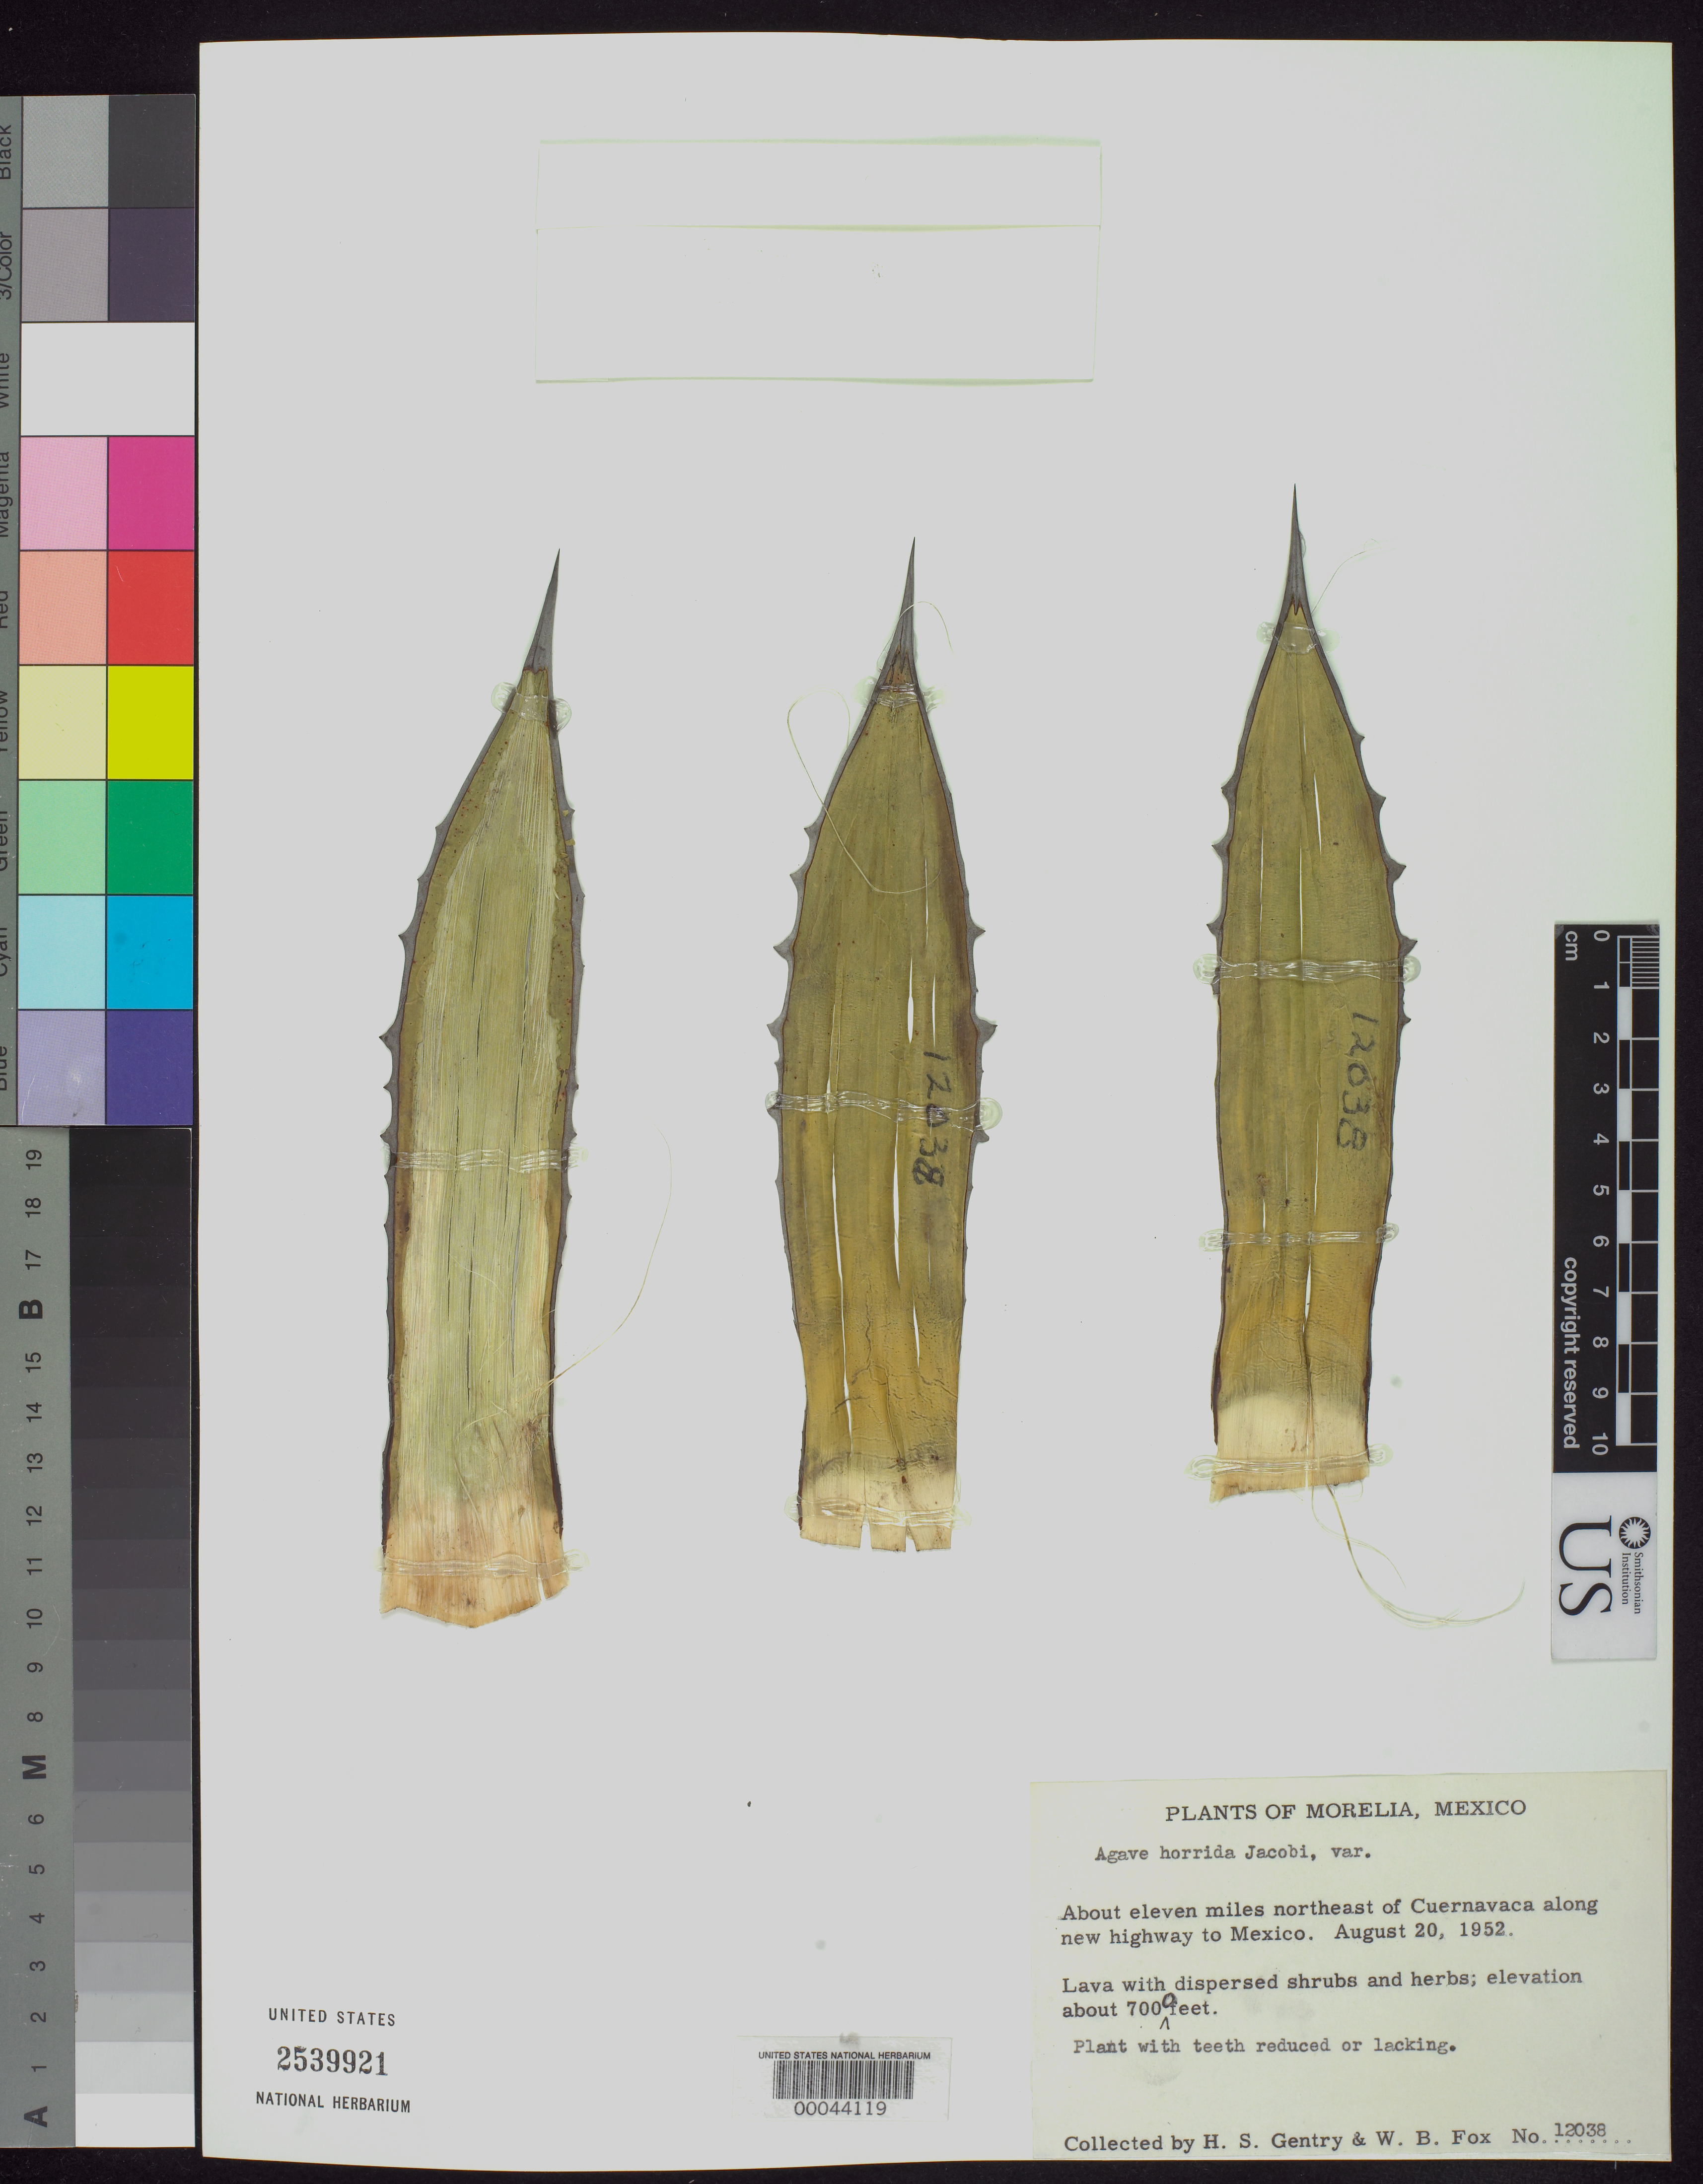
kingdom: Plantae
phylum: Tracheophyta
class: Liliopsida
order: Asparagales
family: Asparagaceae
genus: Agave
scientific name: Agave horrida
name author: Lem. ex Jacobi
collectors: H. S. Gentry & W. B. Fox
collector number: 12038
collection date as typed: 20 Aug 1952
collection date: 1952-08-20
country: Mexico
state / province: Michoacán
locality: Morelia; about 11 mi. NE of Cuernavaca along new highway to Mexico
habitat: Lava with dispersed shrubs and herbs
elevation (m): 2134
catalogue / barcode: US 2539921